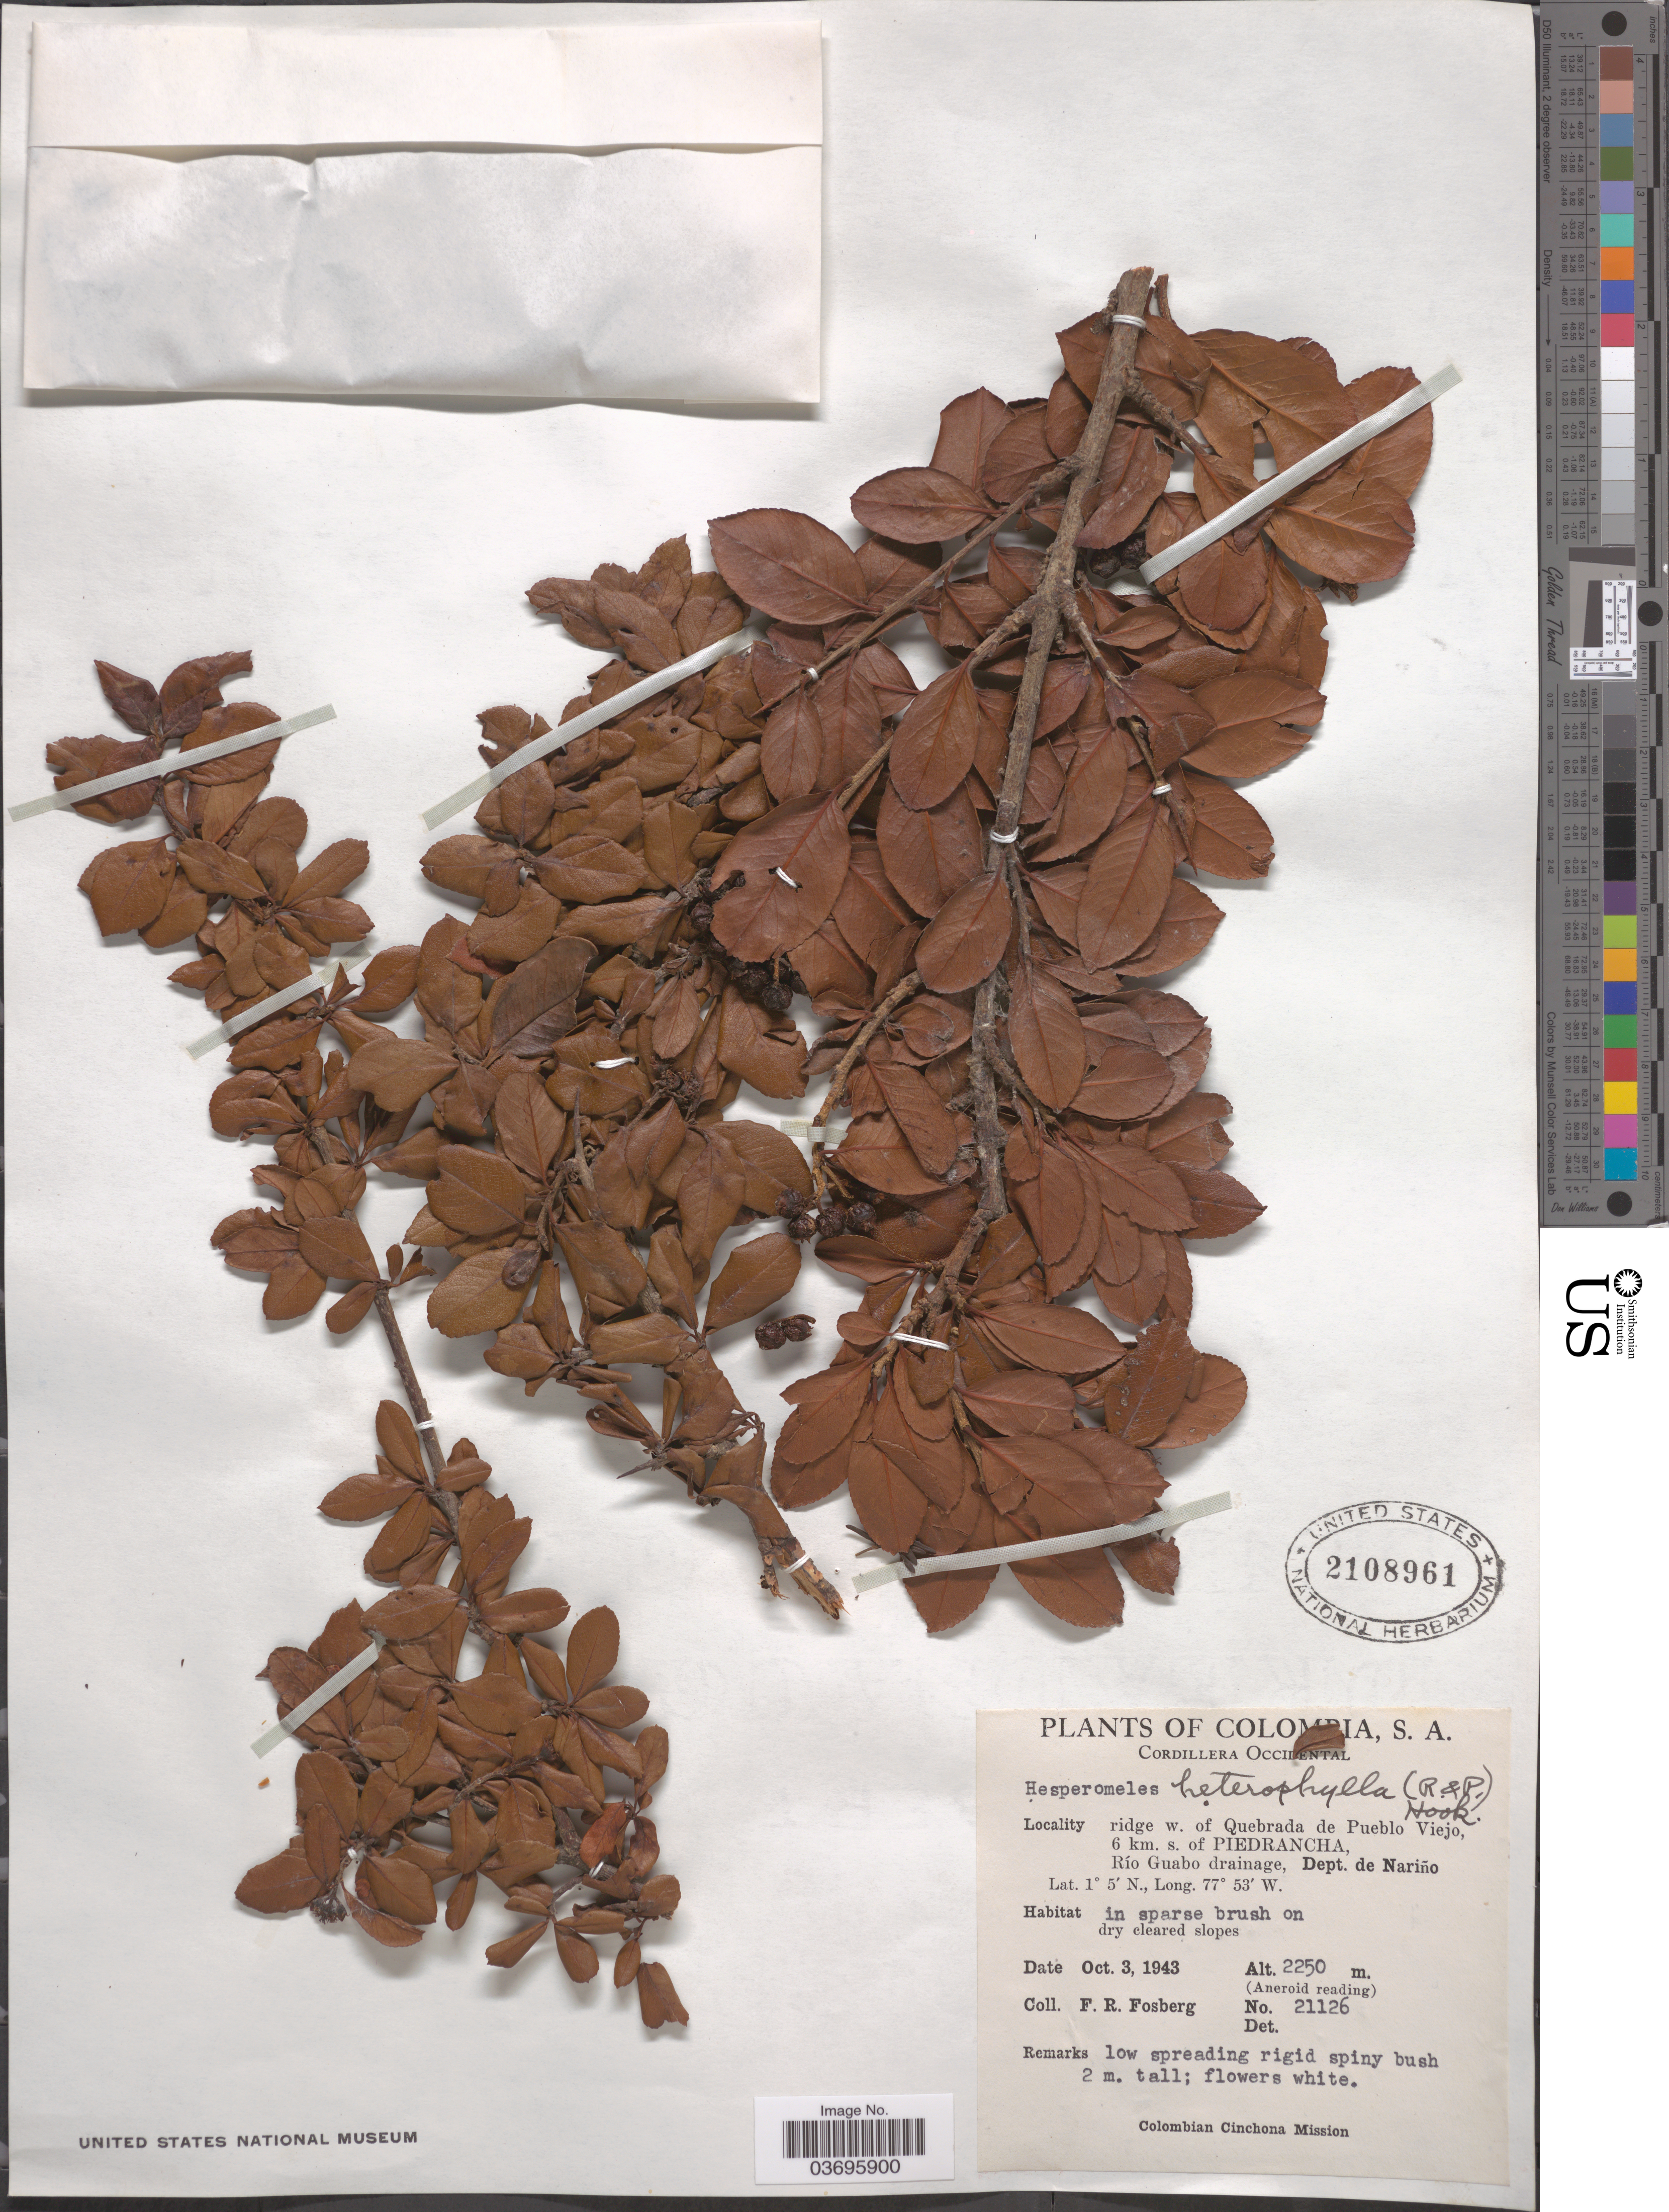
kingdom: Plantae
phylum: Tracheophyta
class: Magnoliopsida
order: Rosales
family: Rosaceae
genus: Hesperomeles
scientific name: Hesperomeles heterophylla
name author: (Ruiz & Pav.) Hook.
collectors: F. R. Fosberg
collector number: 21126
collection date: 1943-10-03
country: Colombia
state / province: Nariño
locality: Cordillera Occidental. Ridge w. of Quebrada de Pueblo Viejo, 6 km. s. of Piedrancha, Río Guabo drainage, Dept. de Nariño.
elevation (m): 2250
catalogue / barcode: US 2108961